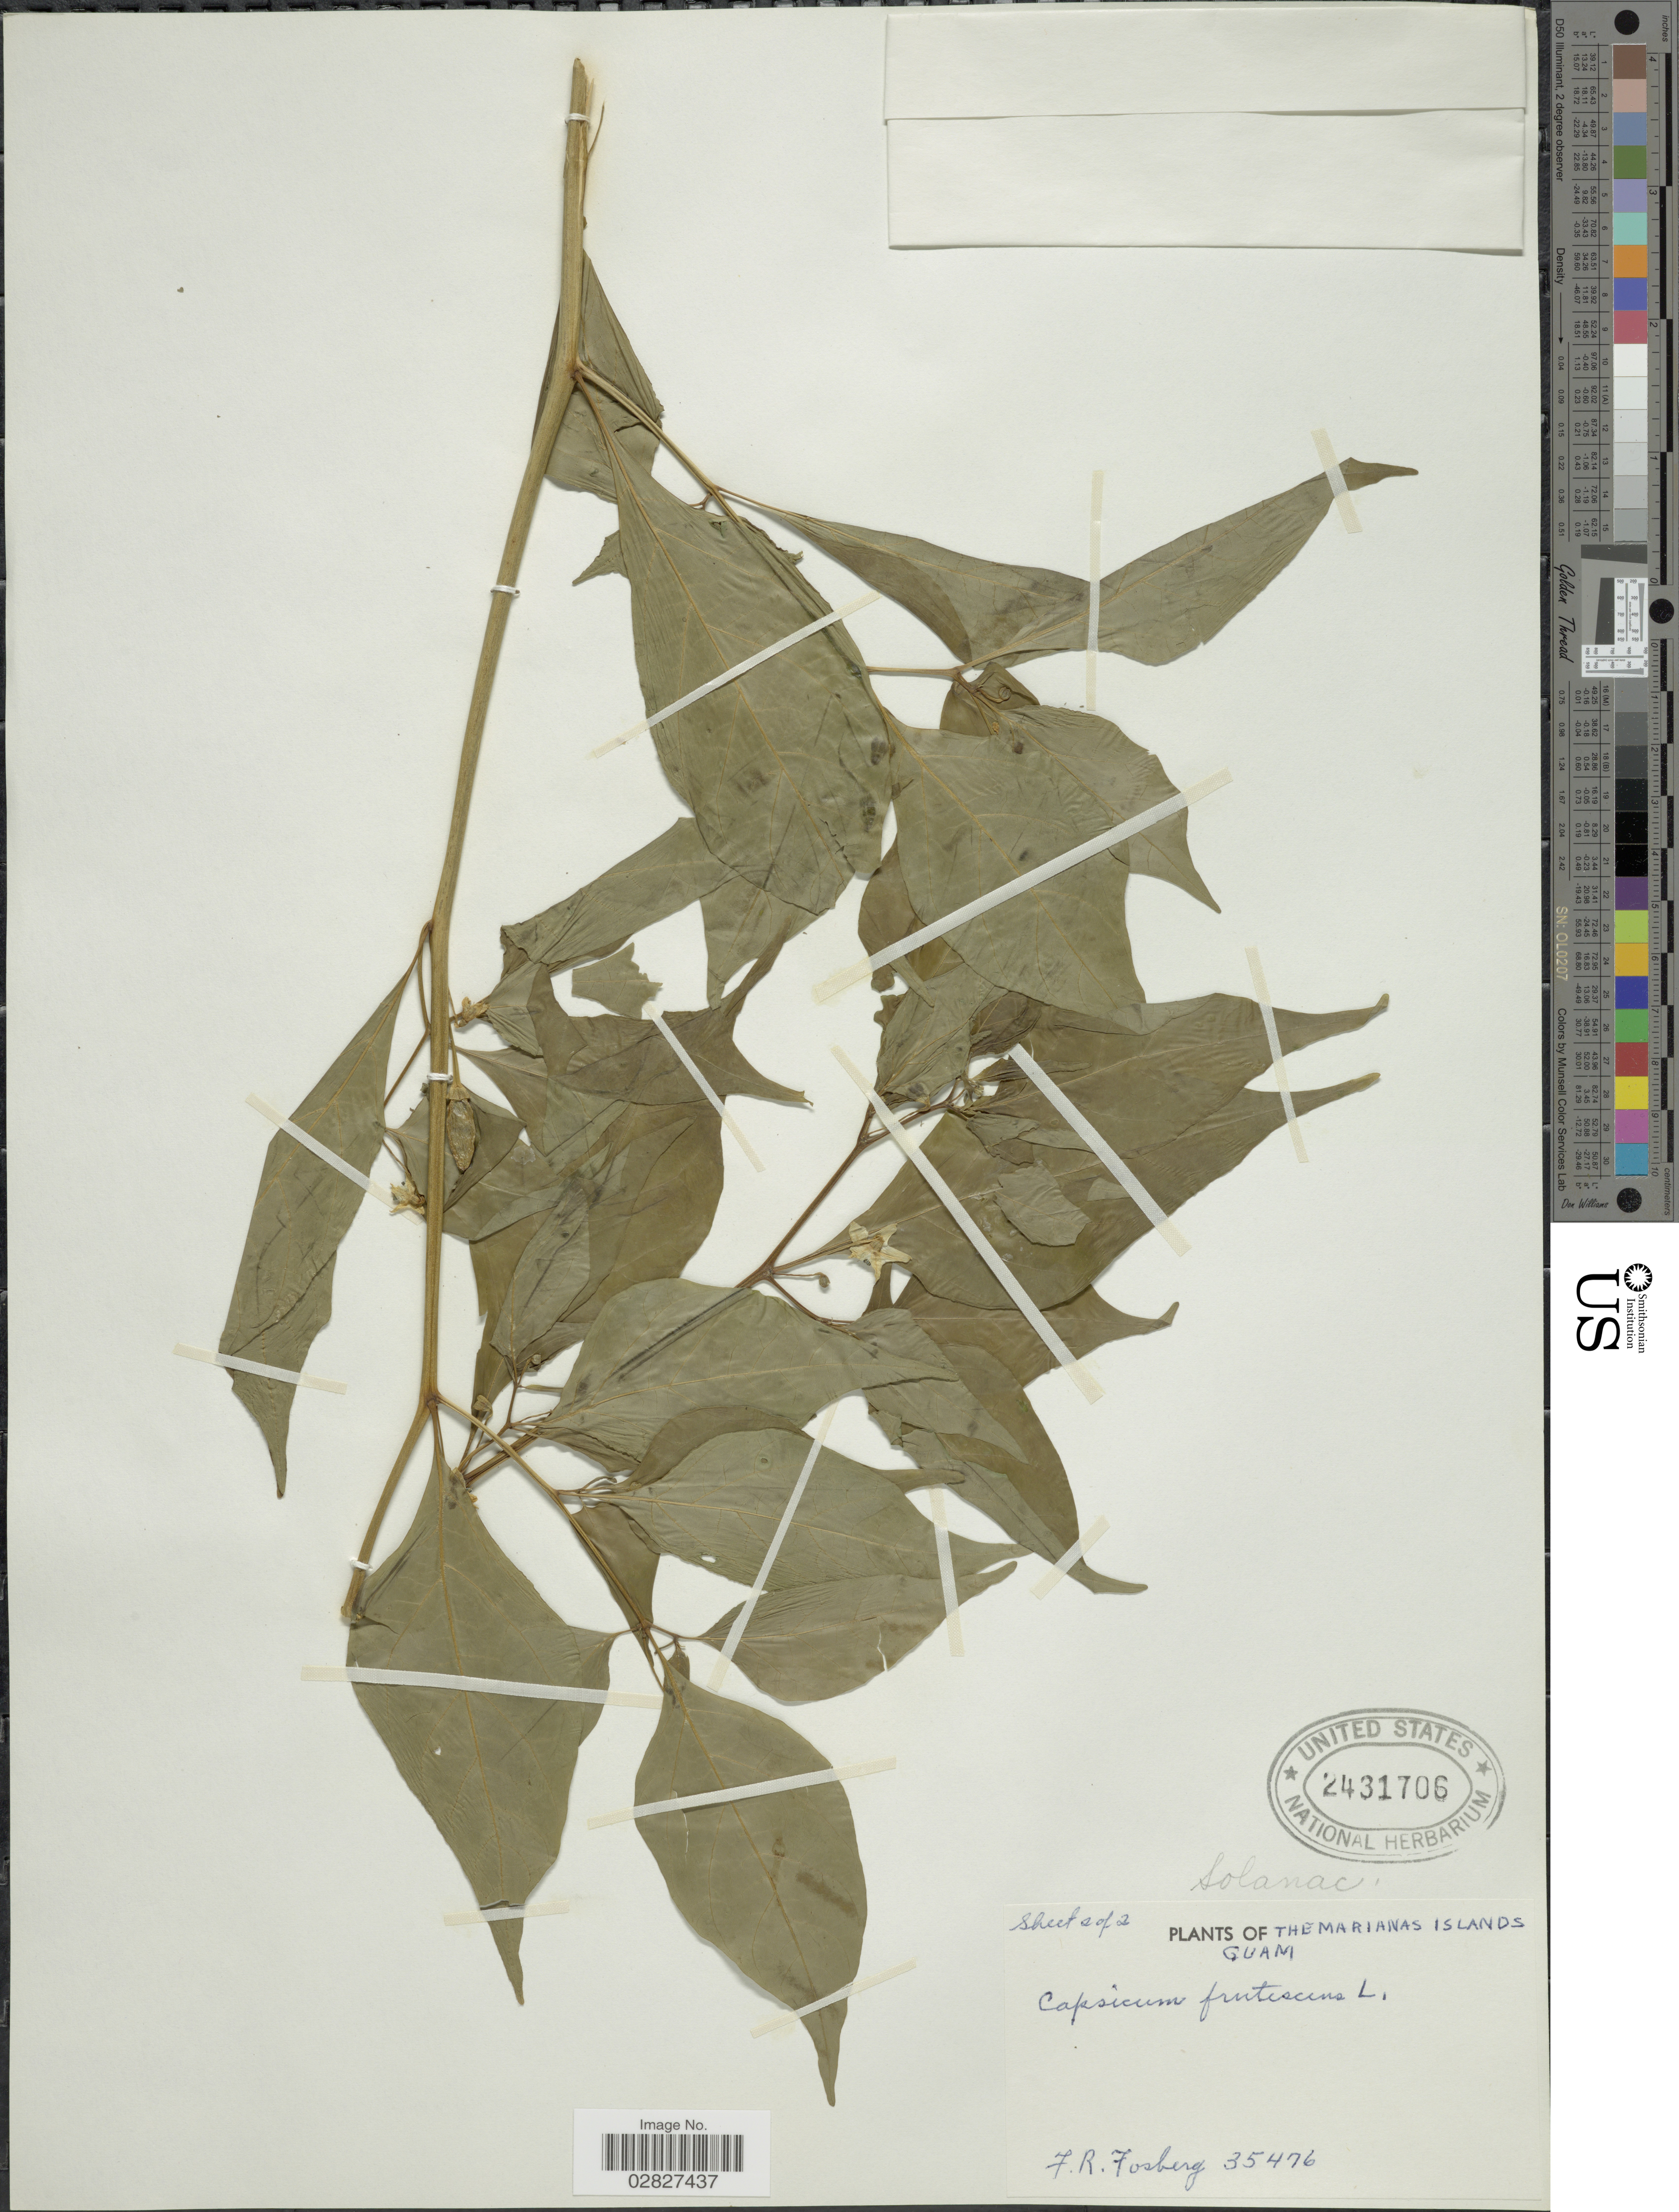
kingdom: Plantae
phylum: Tracheophyta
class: Magnoliopsida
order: Solanales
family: Solanaceae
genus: Capsicum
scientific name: Capsicum frutescens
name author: L.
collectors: F. R. Fosberg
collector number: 35476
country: Guam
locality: Marianas Islands.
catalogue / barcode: US 2431706